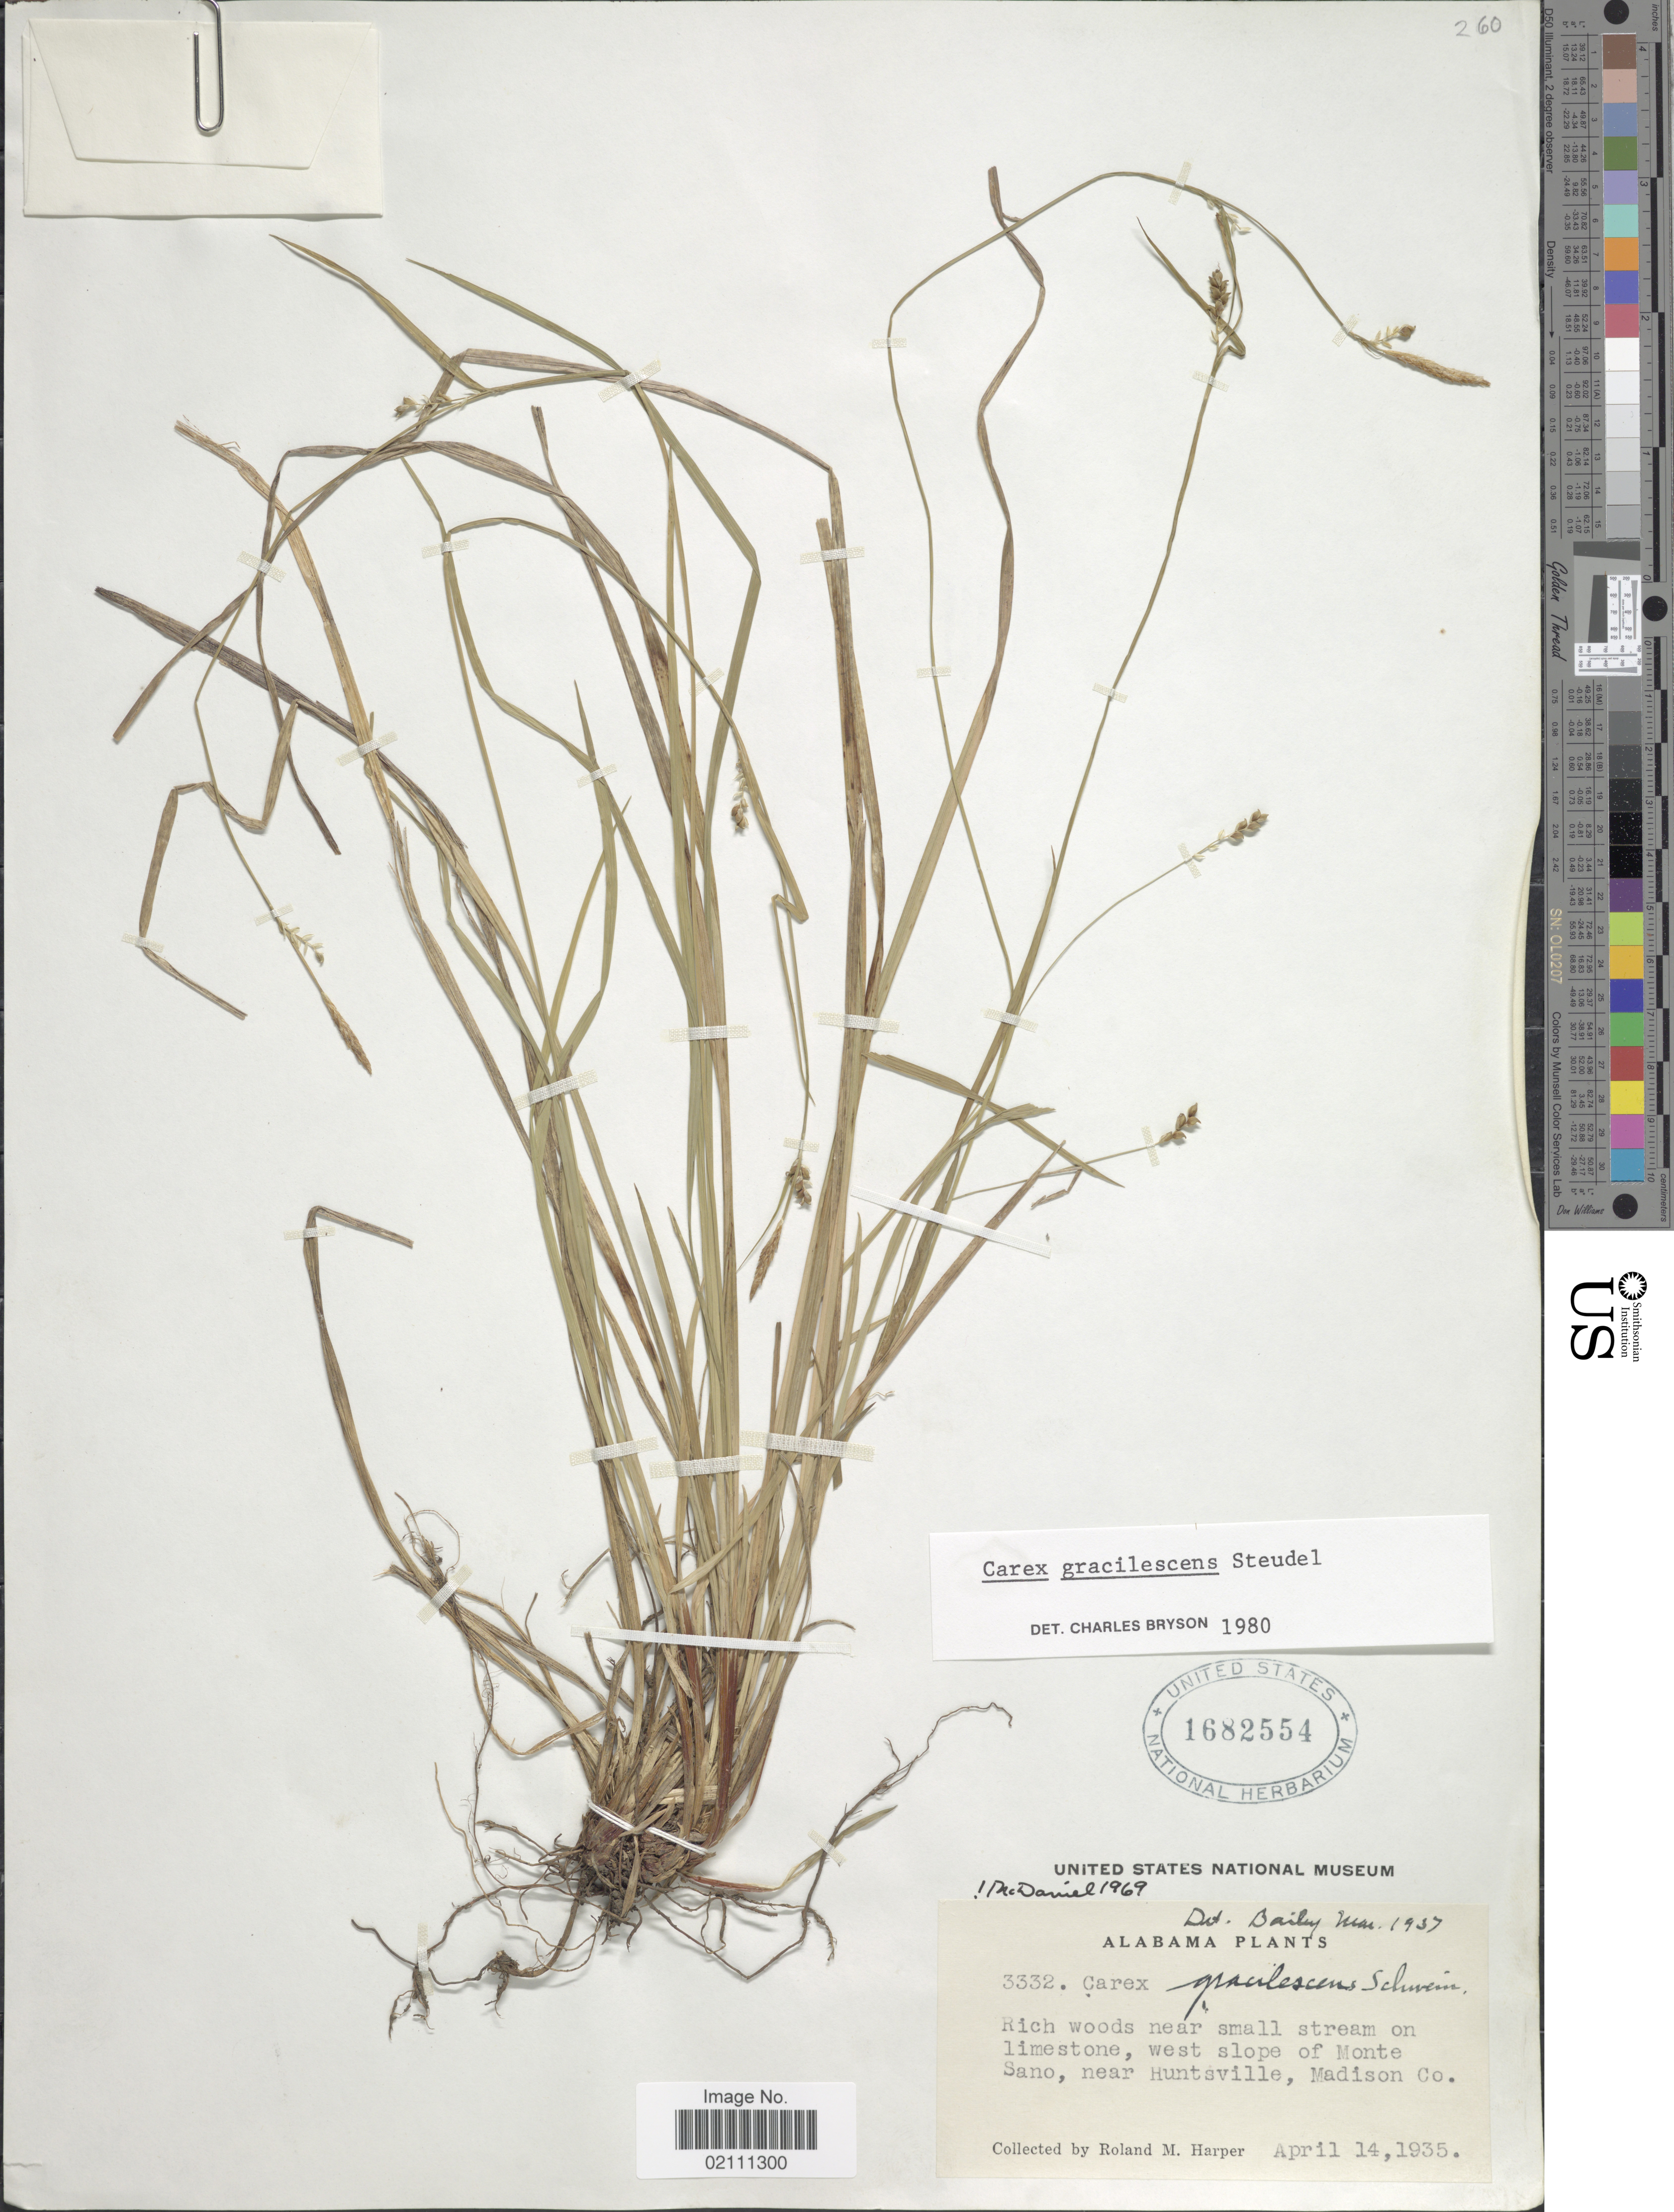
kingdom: Plantae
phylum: Tracheophyta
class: Liliopsida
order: Poales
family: Cyperaceae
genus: Carex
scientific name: Carex gracilescens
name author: Steud.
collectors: R. M. Harper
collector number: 3332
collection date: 1935-04-14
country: United States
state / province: Alabama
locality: Rich woods near small stream on limestone, west slope of Monte Sano, near Huntsville, Madison Co.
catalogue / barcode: US 1682554